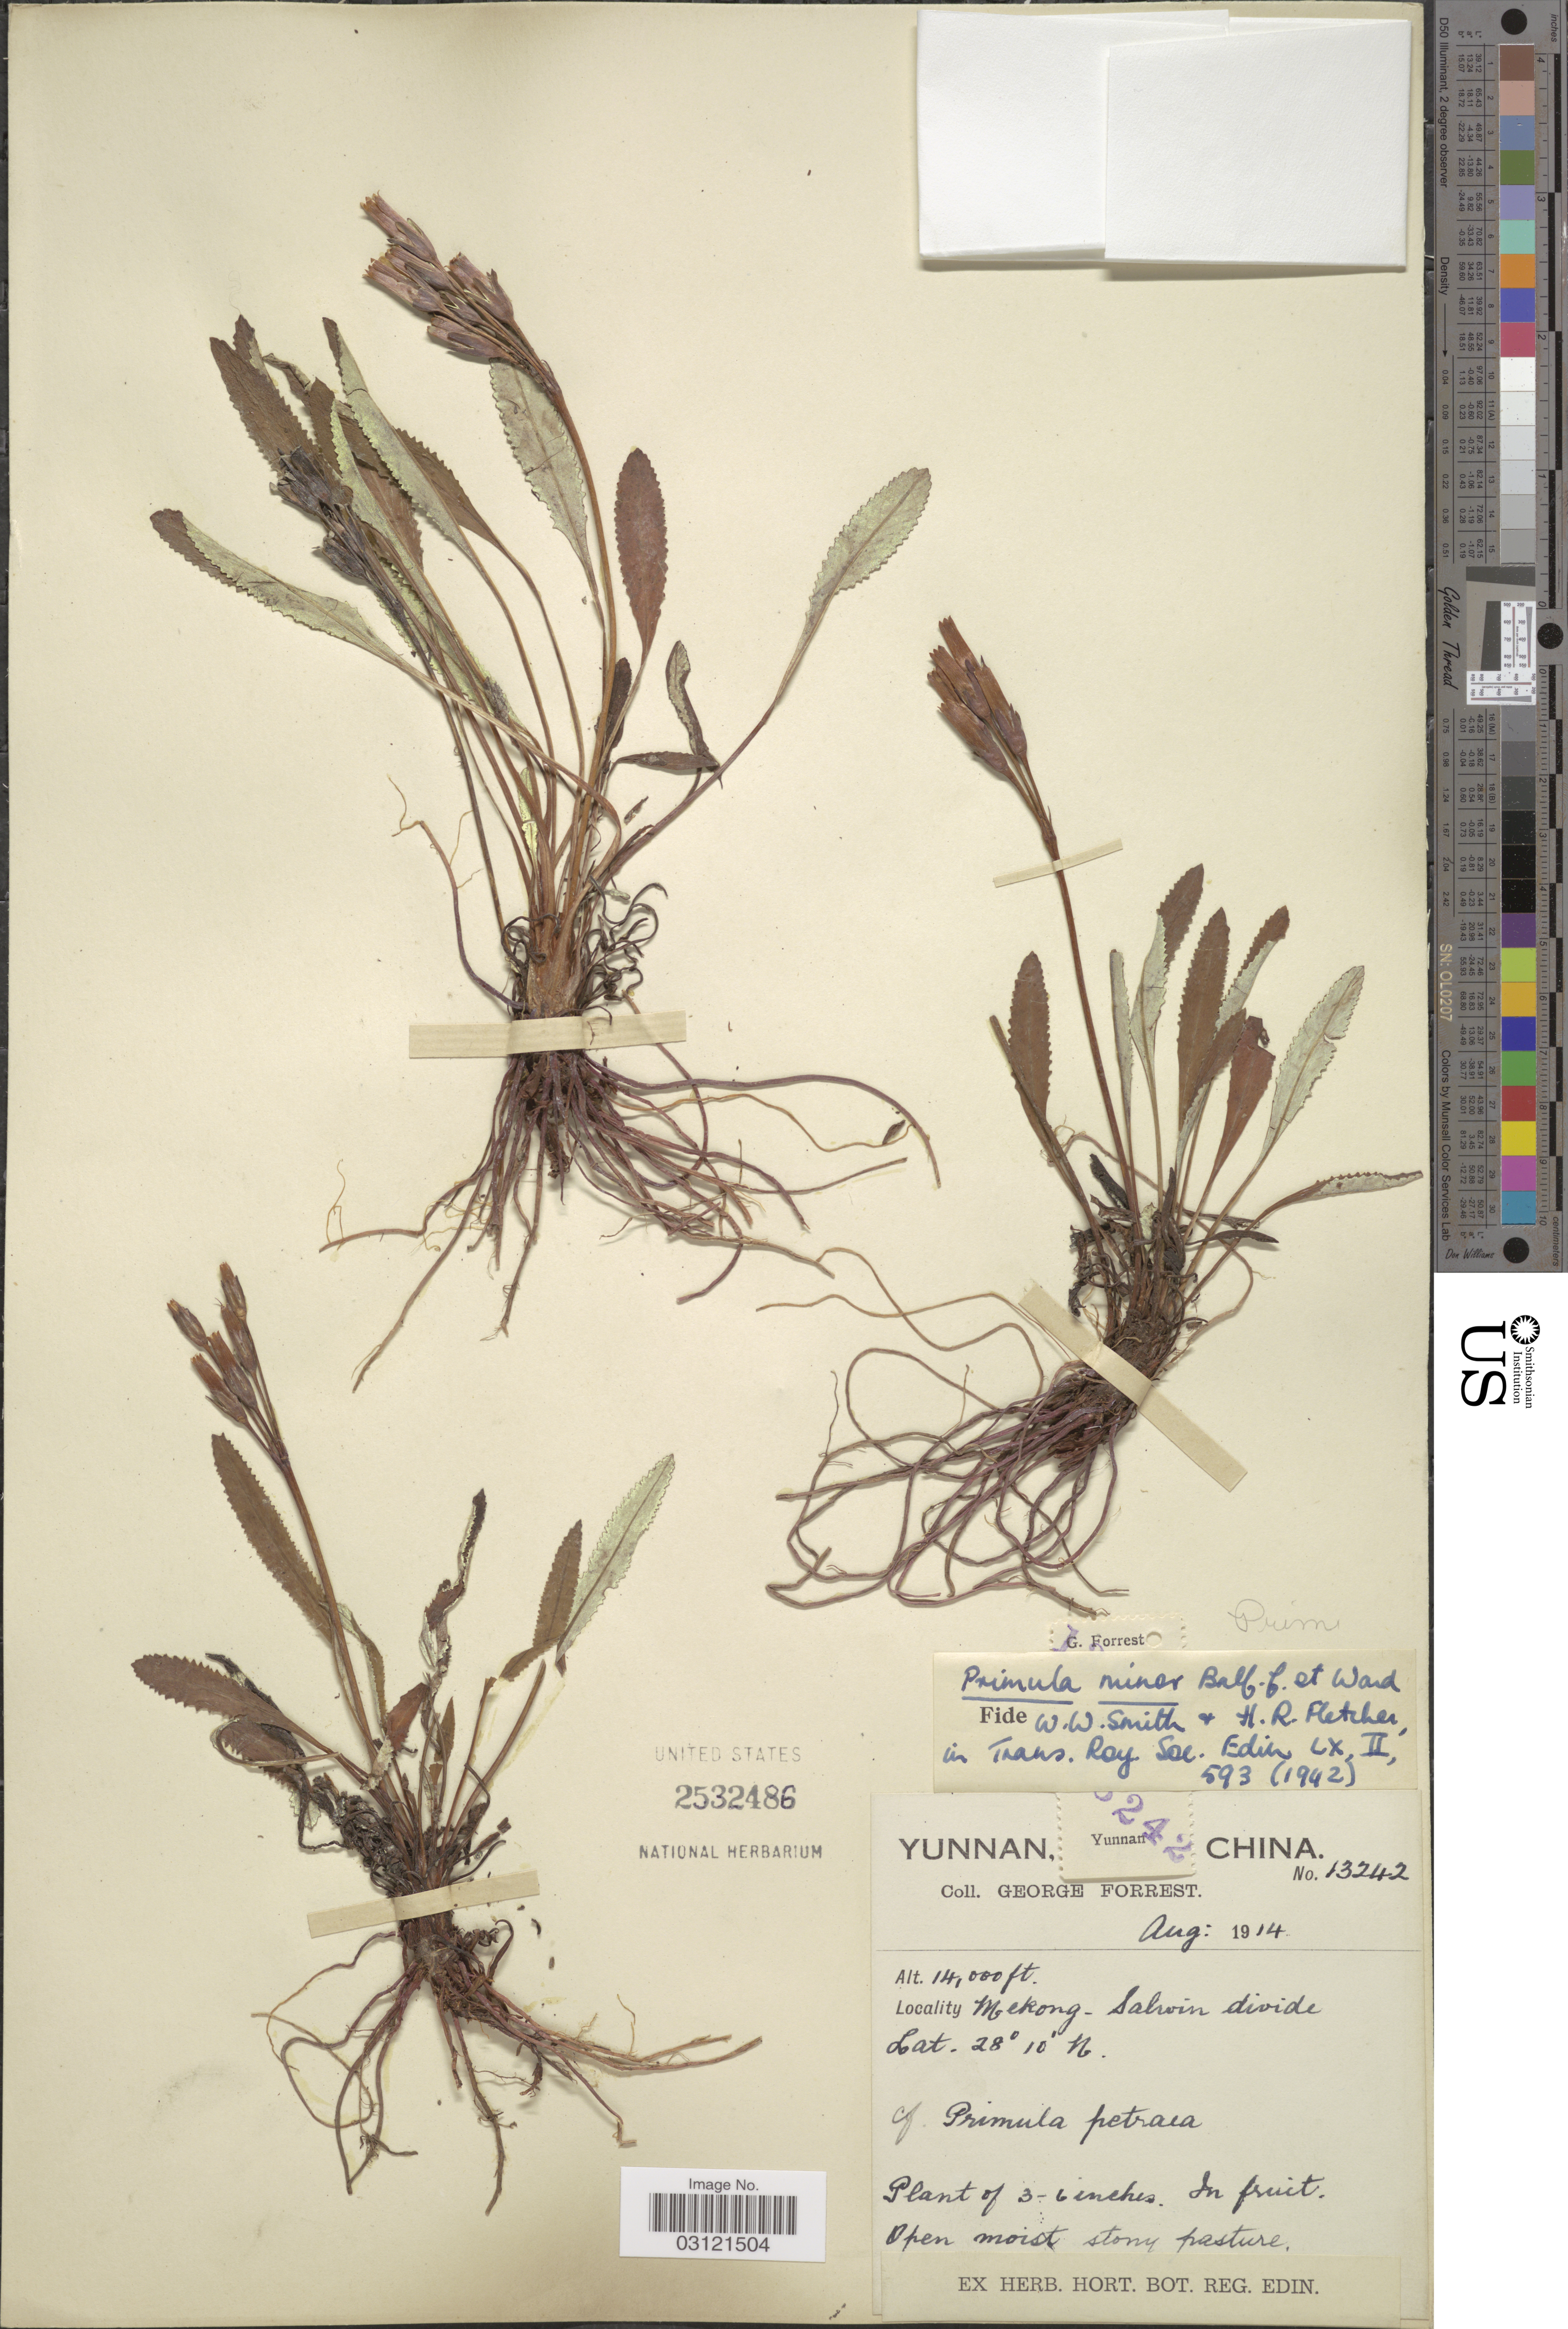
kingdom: Plantae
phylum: Tracheophyta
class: Magnoliopsida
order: Ericales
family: Primulaceae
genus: Primula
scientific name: Primula minor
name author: Balf. f. & Kingdon-Ward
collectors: G. Forrest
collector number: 13242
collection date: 1914-08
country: China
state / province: Yunnan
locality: [illegible text] China. Mekong-Salwin divide.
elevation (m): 4267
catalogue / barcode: US 2532486